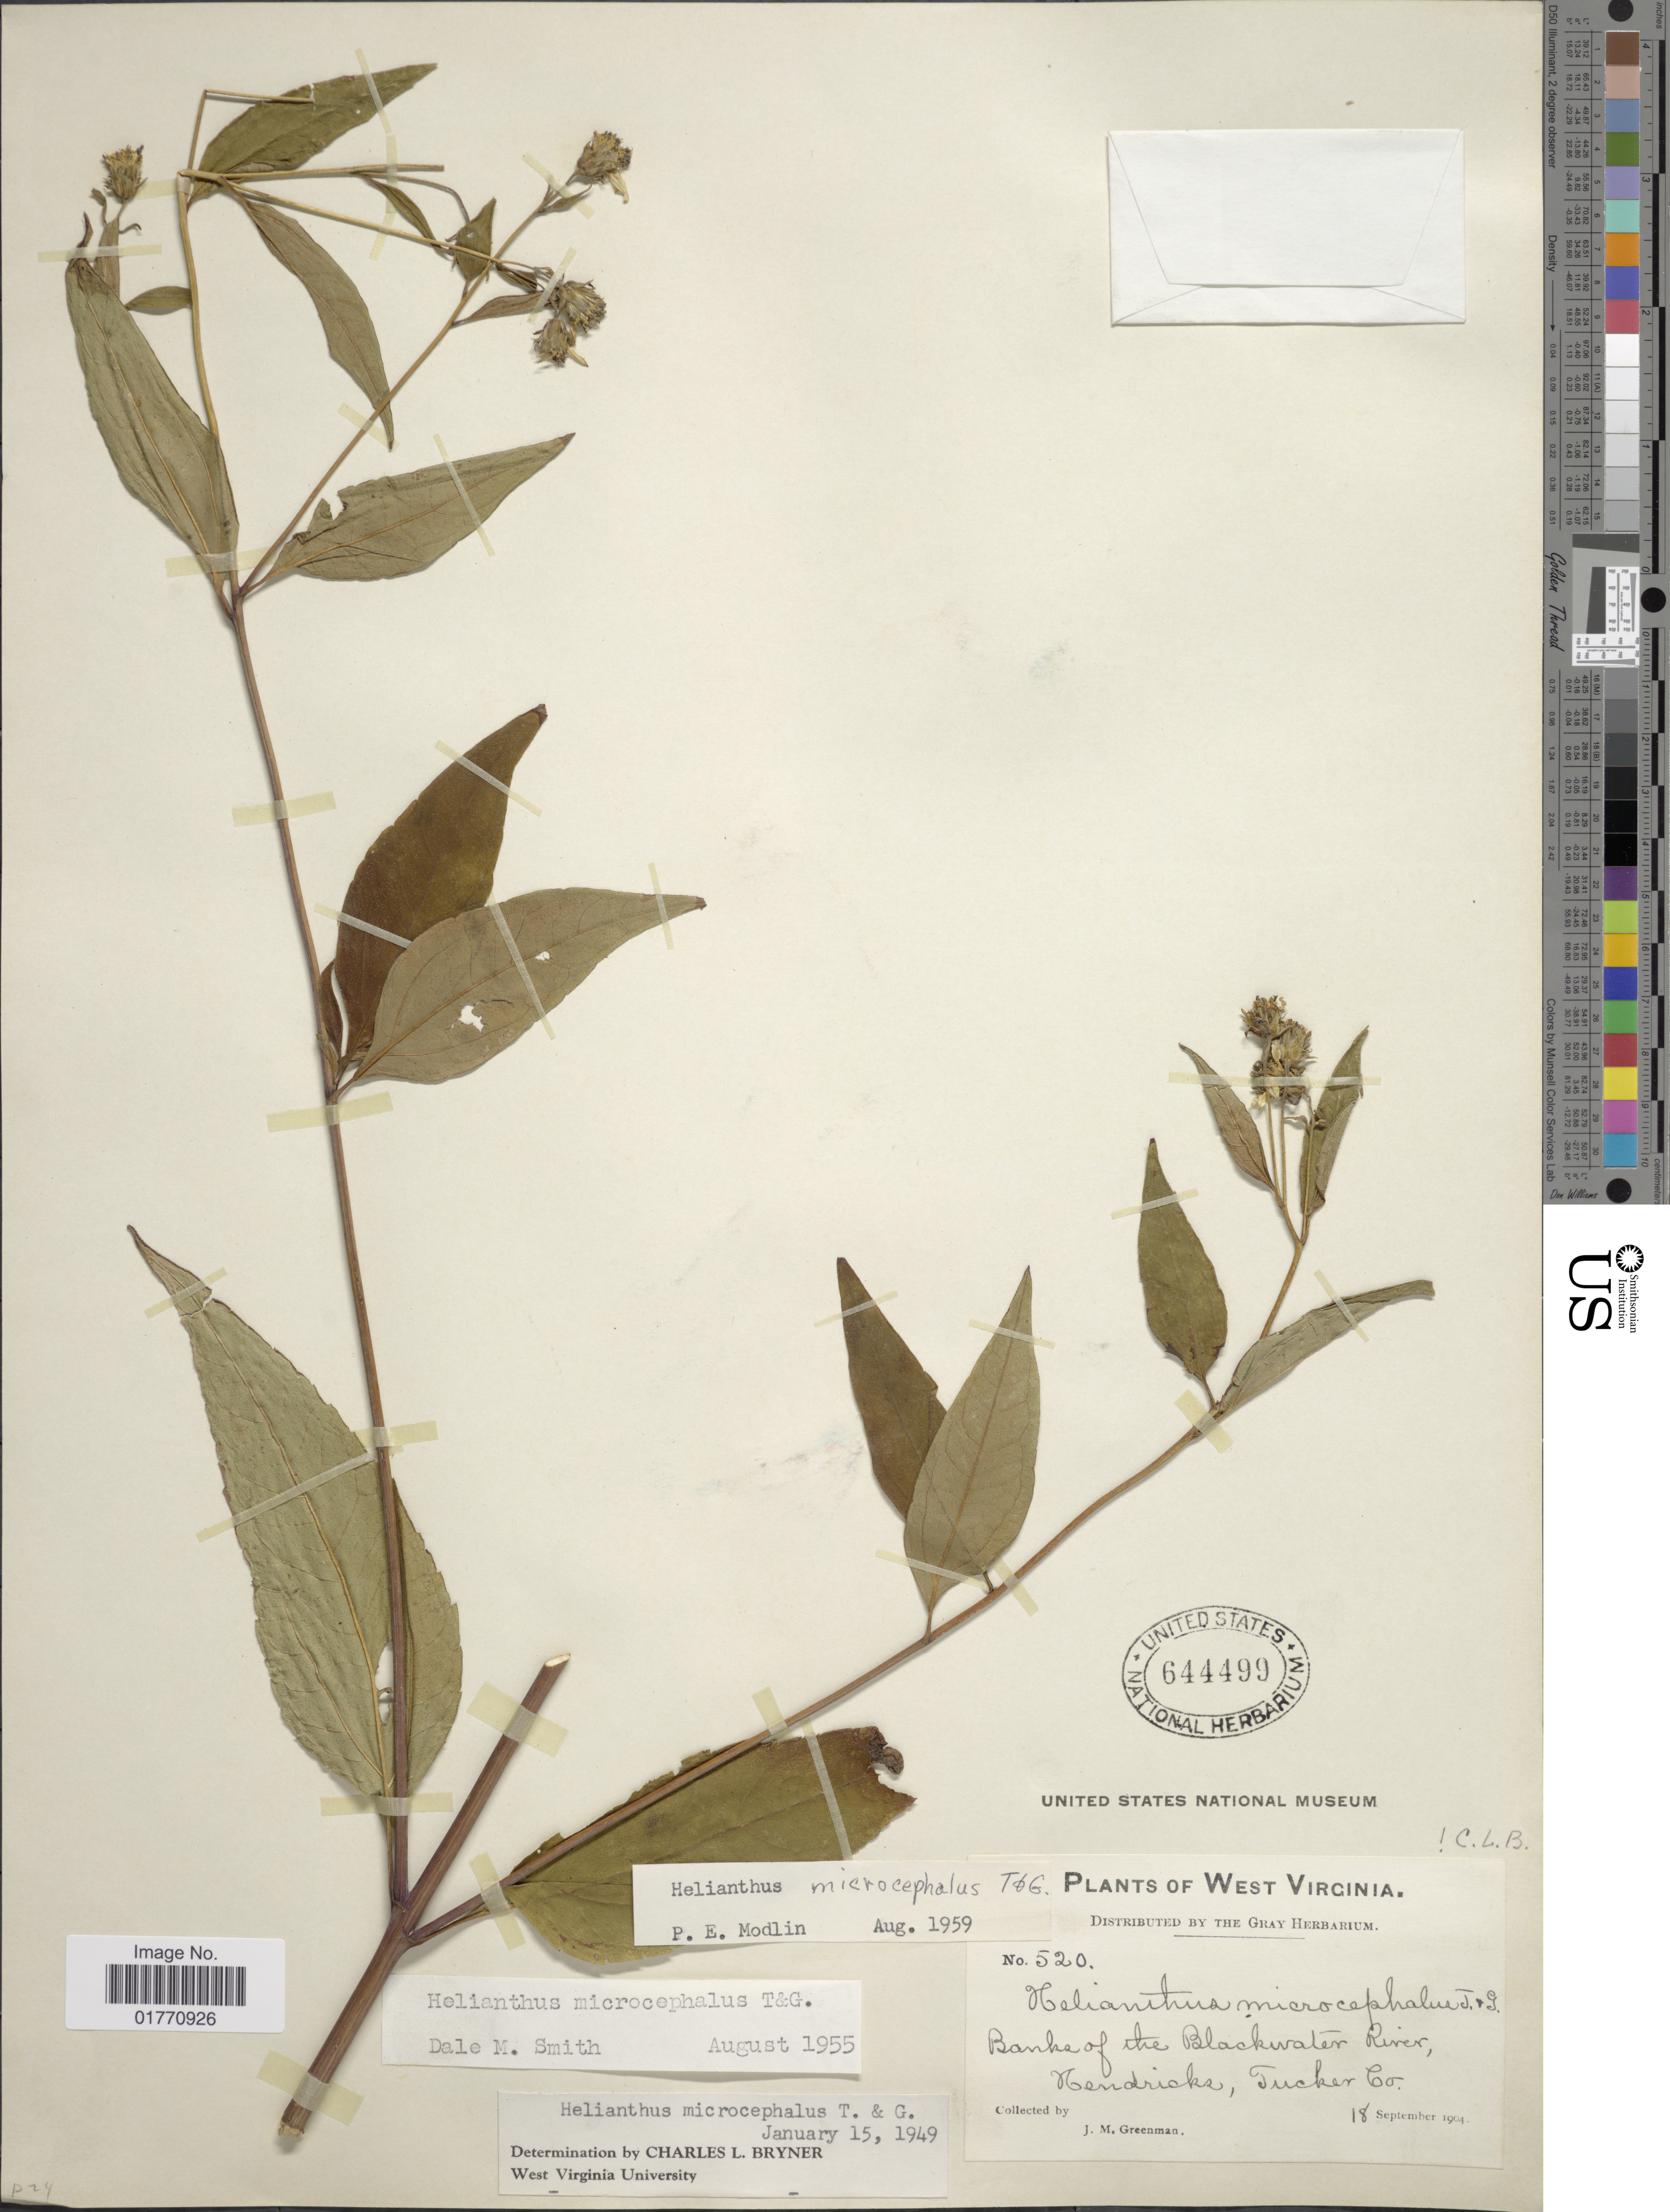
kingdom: Plantae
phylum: Tracheophyta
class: Magnoliopsida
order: Asterales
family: Asteraceae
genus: Helianthus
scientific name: Helianthus microcephalus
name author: Torr. & A. Gray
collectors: J. M. Greenman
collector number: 520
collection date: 1904-09-18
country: United States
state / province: West Virginia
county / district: Tucker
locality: Banks of the Blackwater River, Hendricks, Tucker Co.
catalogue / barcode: US 644499